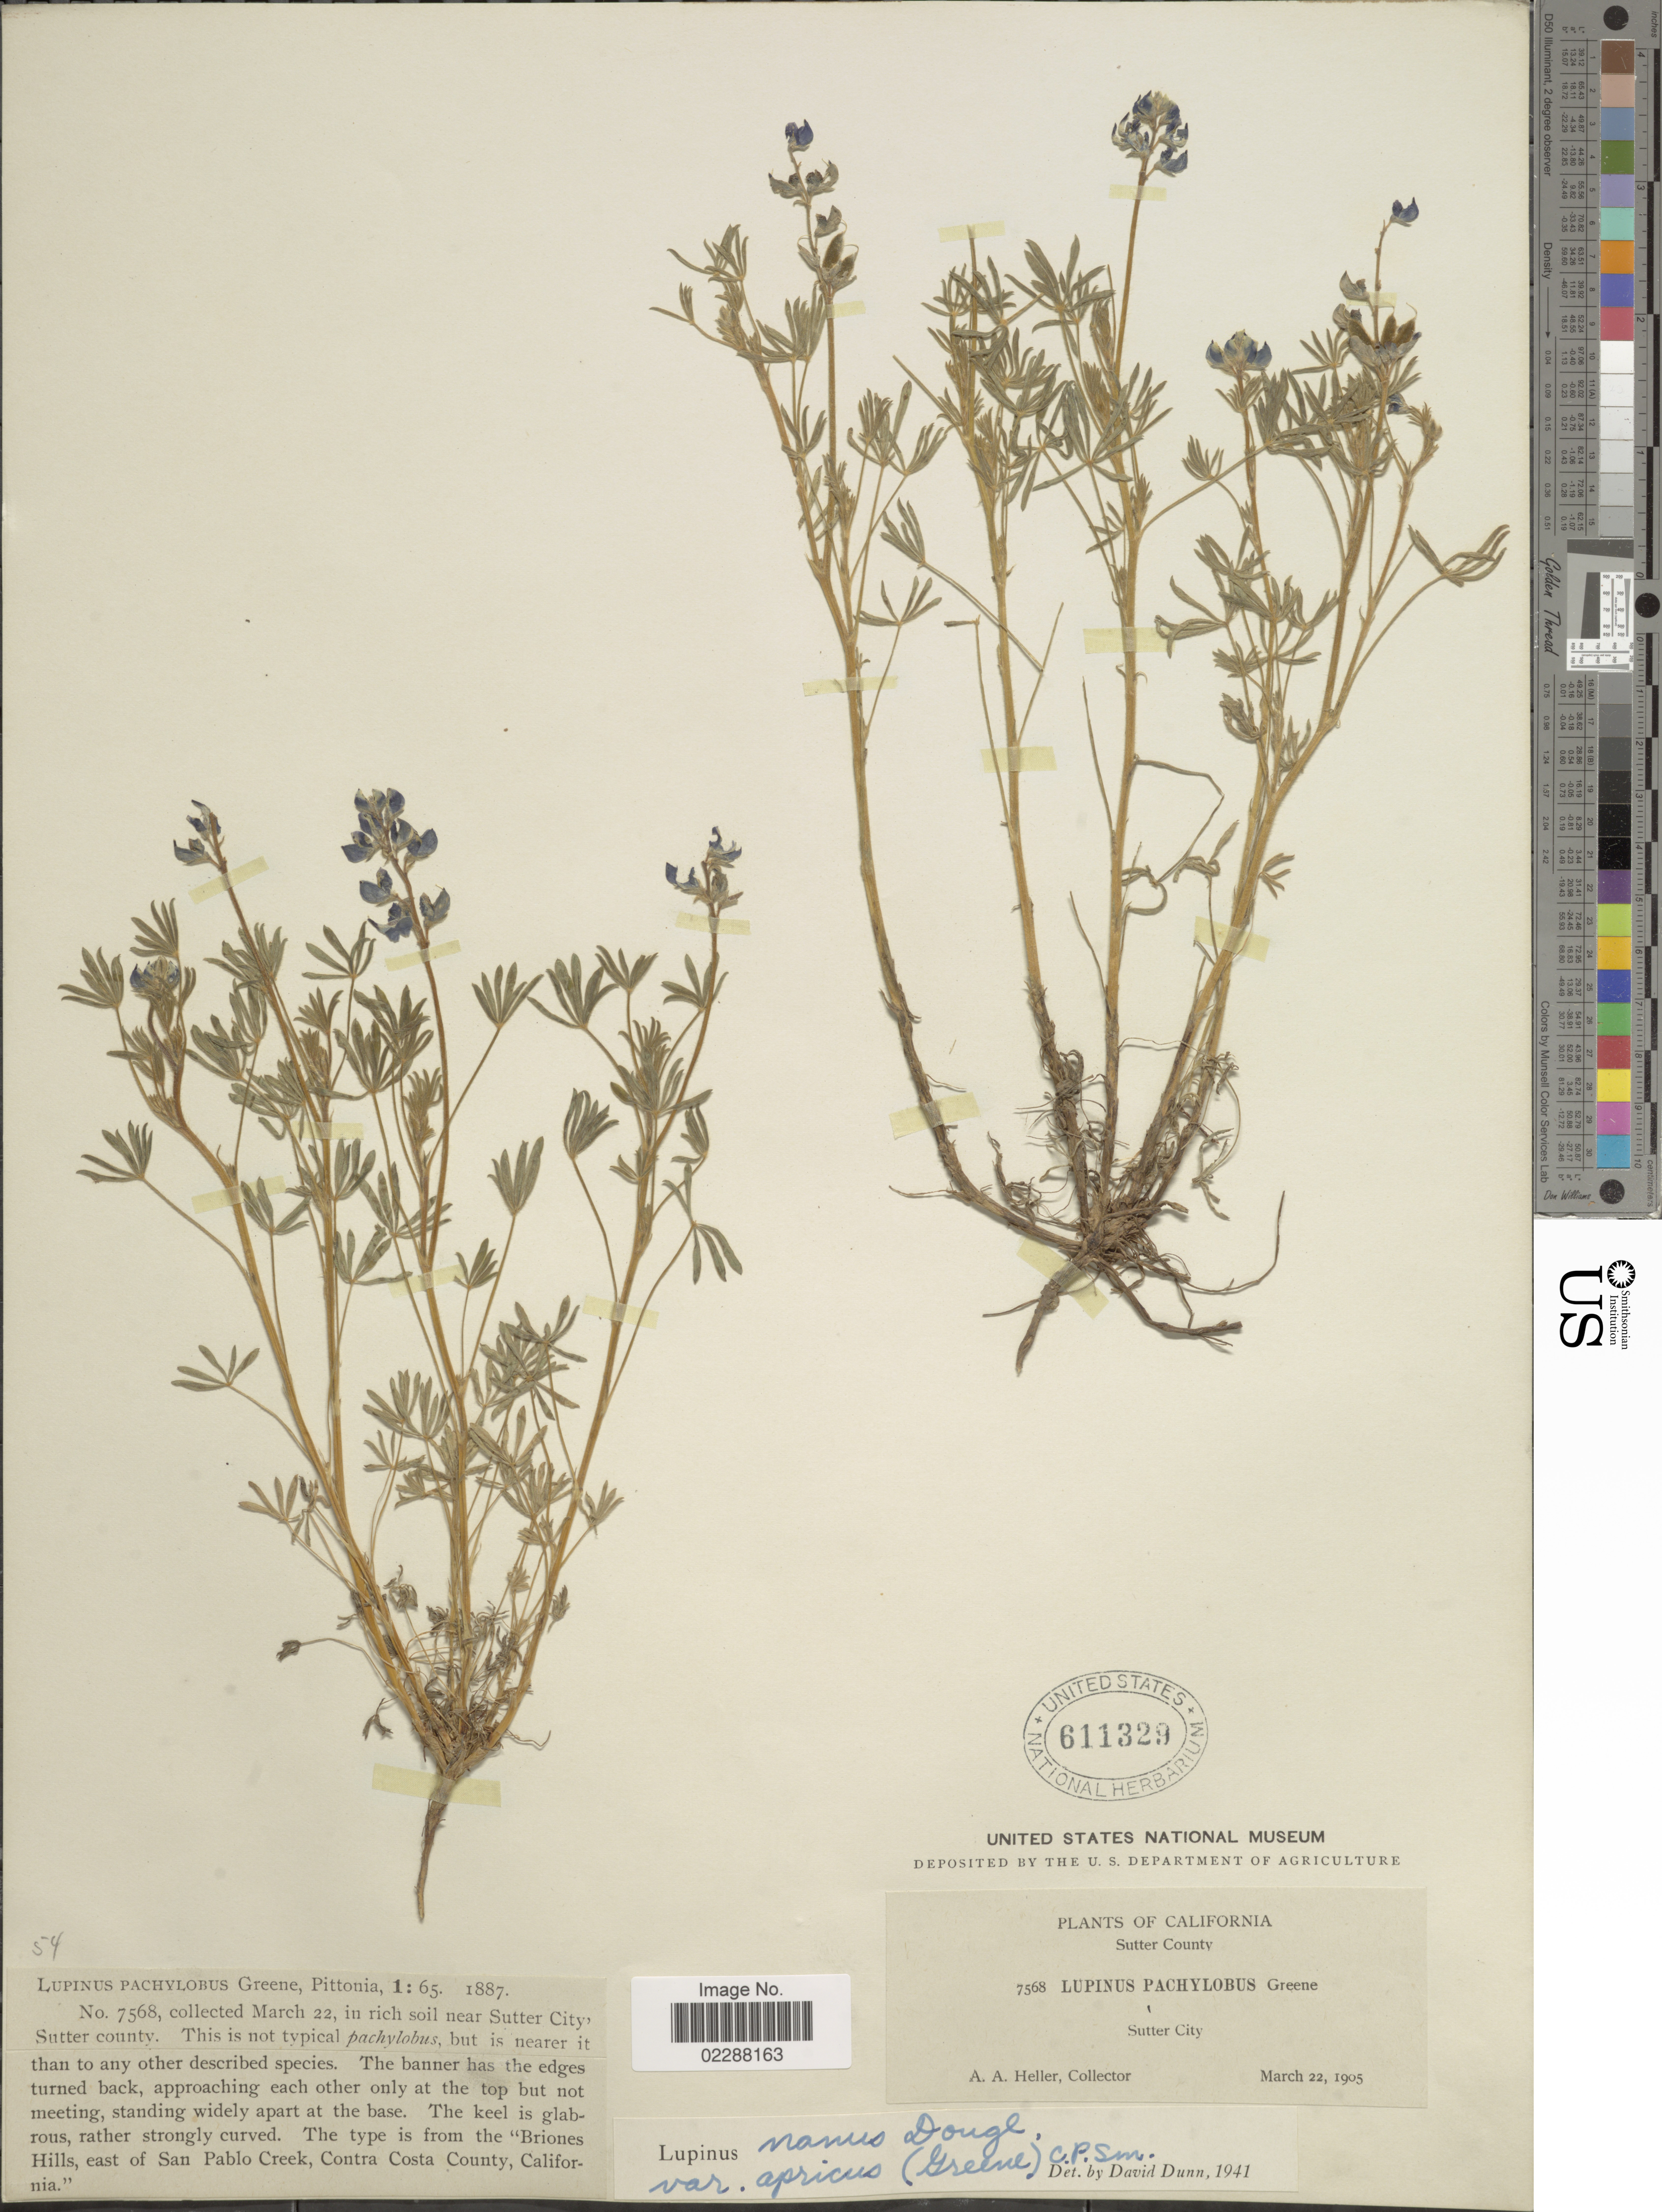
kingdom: Plantae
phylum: Tracheophyta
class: Magnoliopsida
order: Fabales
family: Fabaceae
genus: Lupinus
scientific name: Lupinus vallicola subsp. apricus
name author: (Greene) D.B. Dunn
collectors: A. A. Heller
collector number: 7568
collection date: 1905-03-22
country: United States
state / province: California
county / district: Sutter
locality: Sutter County, Sutter City, East of San Pablo Creek, Contra Costa County, California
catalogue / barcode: US 611329